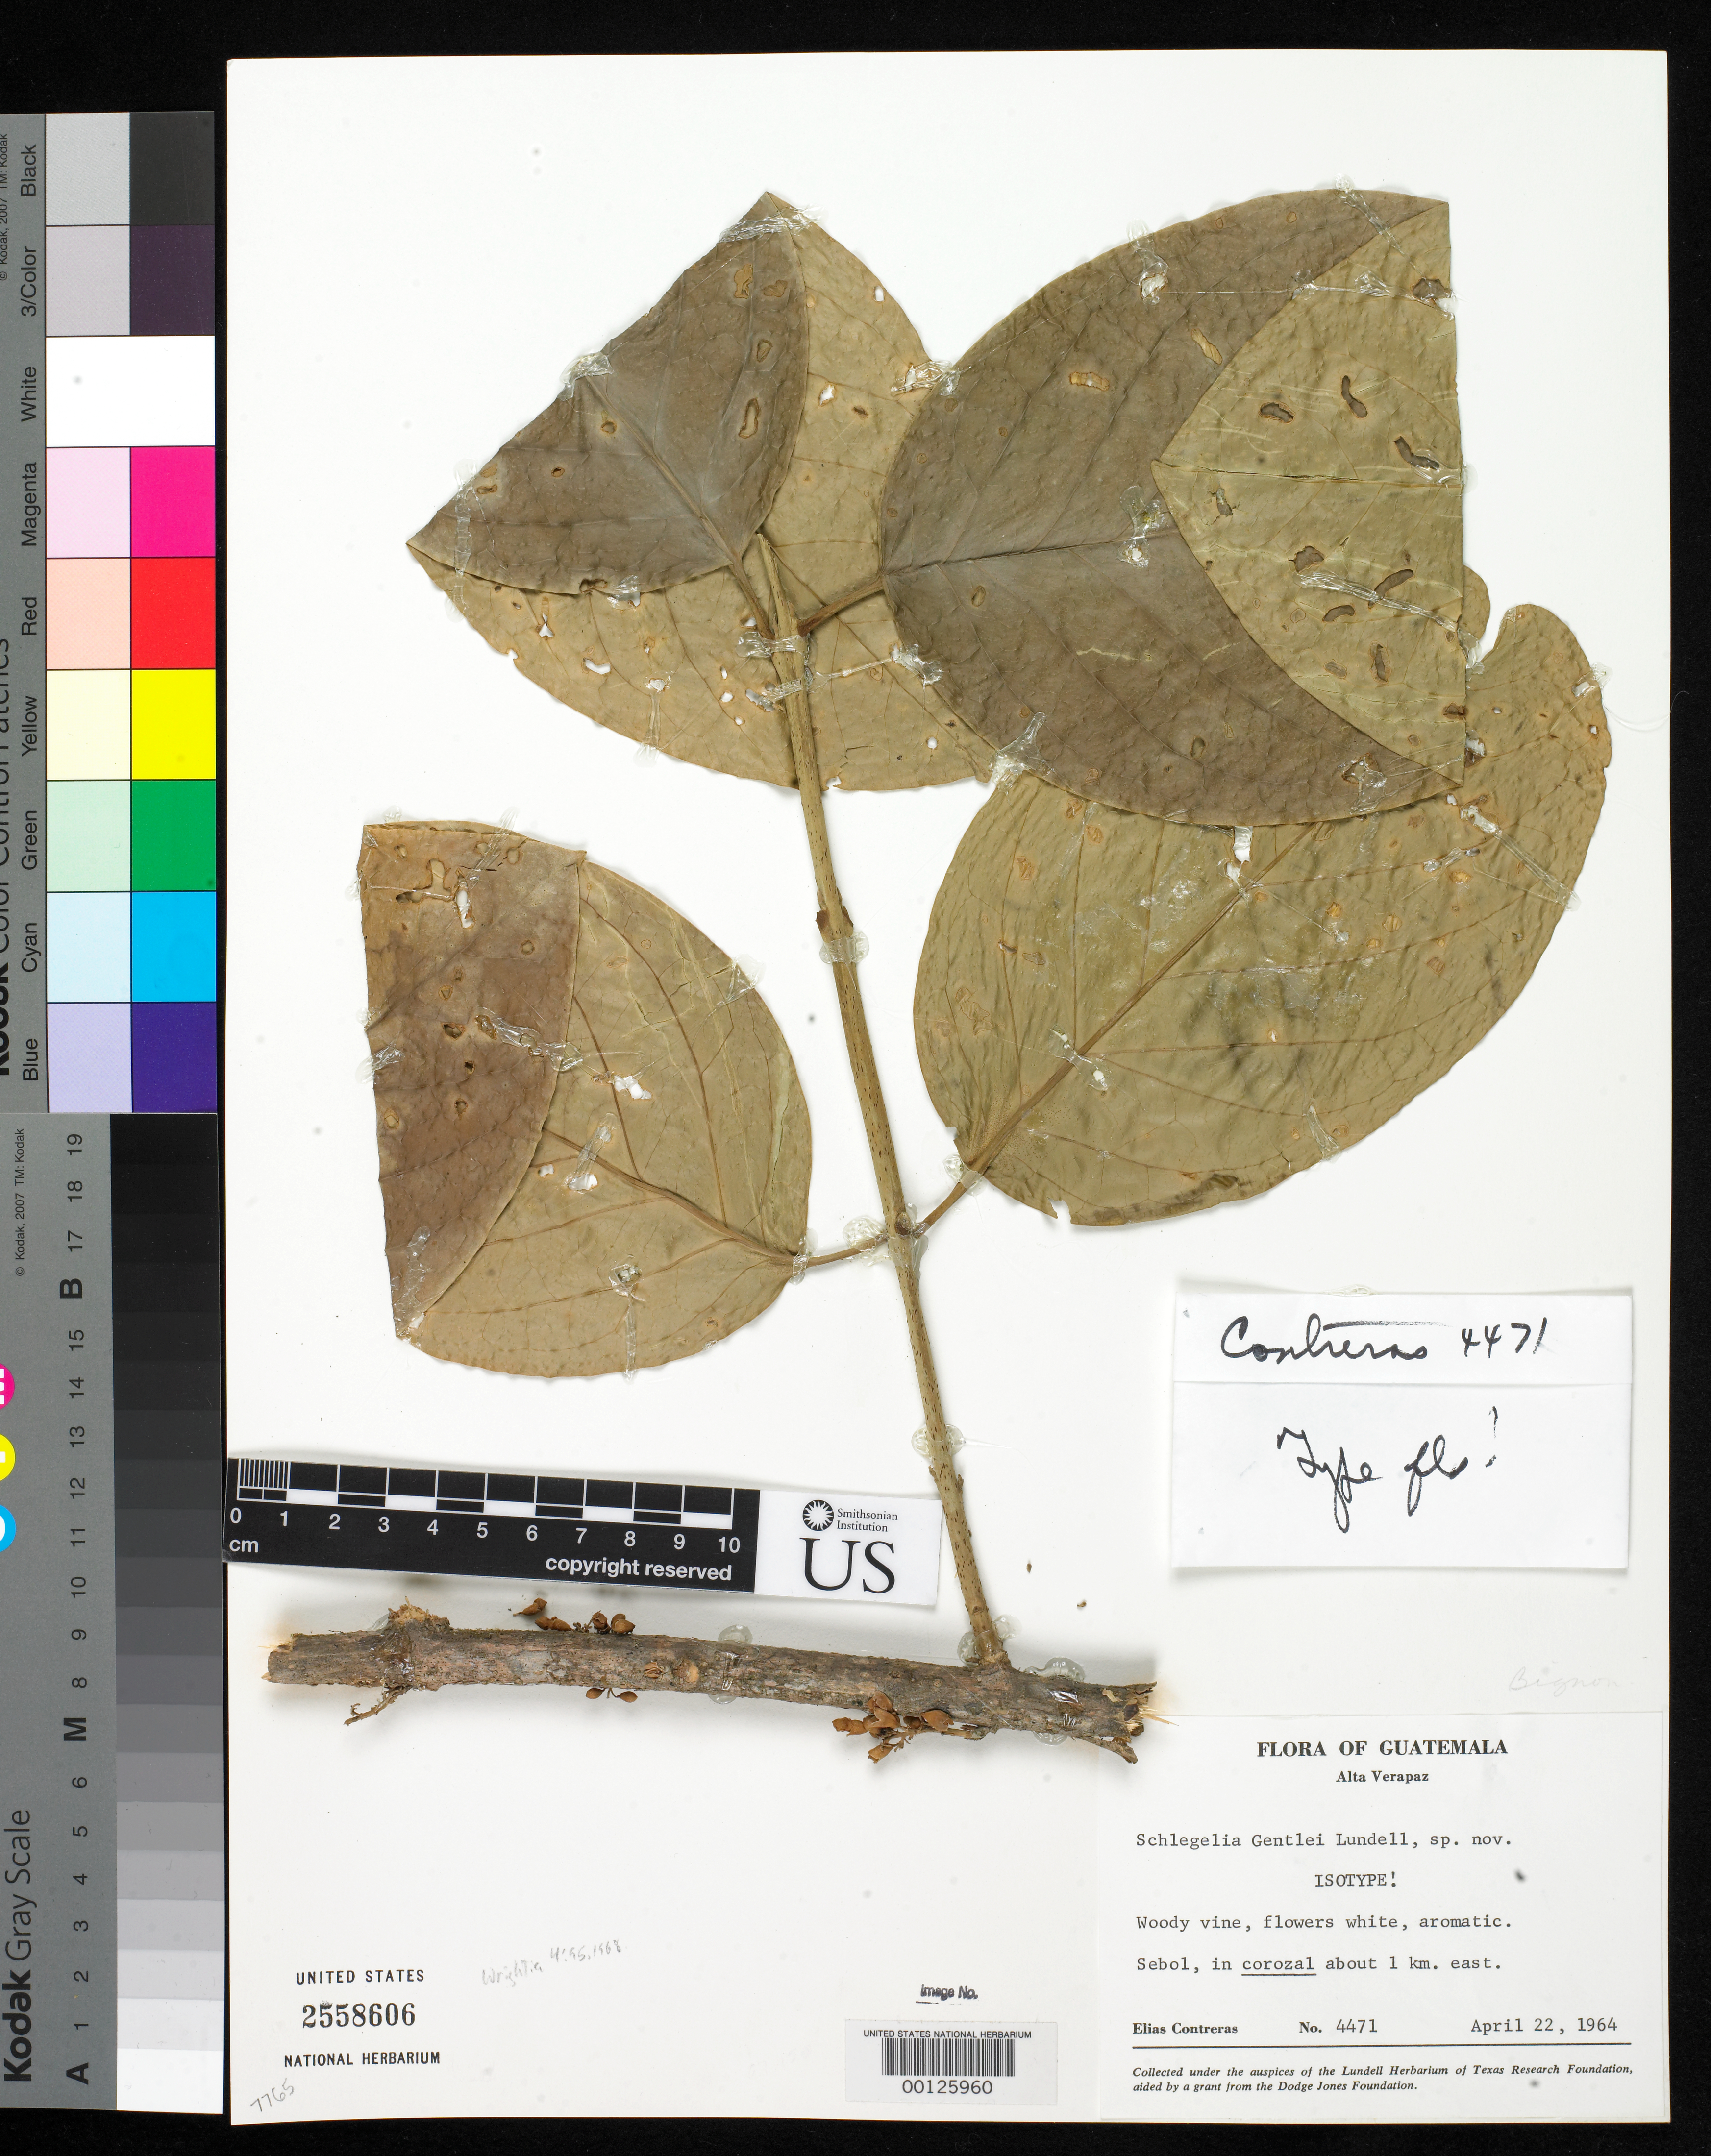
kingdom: Plantae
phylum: Tracheophyta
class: Magnoliopsida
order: Lamiales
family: Schlegeliaceae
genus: Schlegelia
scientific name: Schlegelia gentlei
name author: Lundell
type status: Isotype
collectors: E. Contreras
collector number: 4471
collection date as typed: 22 Apr 1964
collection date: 1964-04-22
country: Guatemala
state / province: Alta Verapaz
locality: Sebol, in Corozal ca. 1 km E.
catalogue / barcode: US 2558606